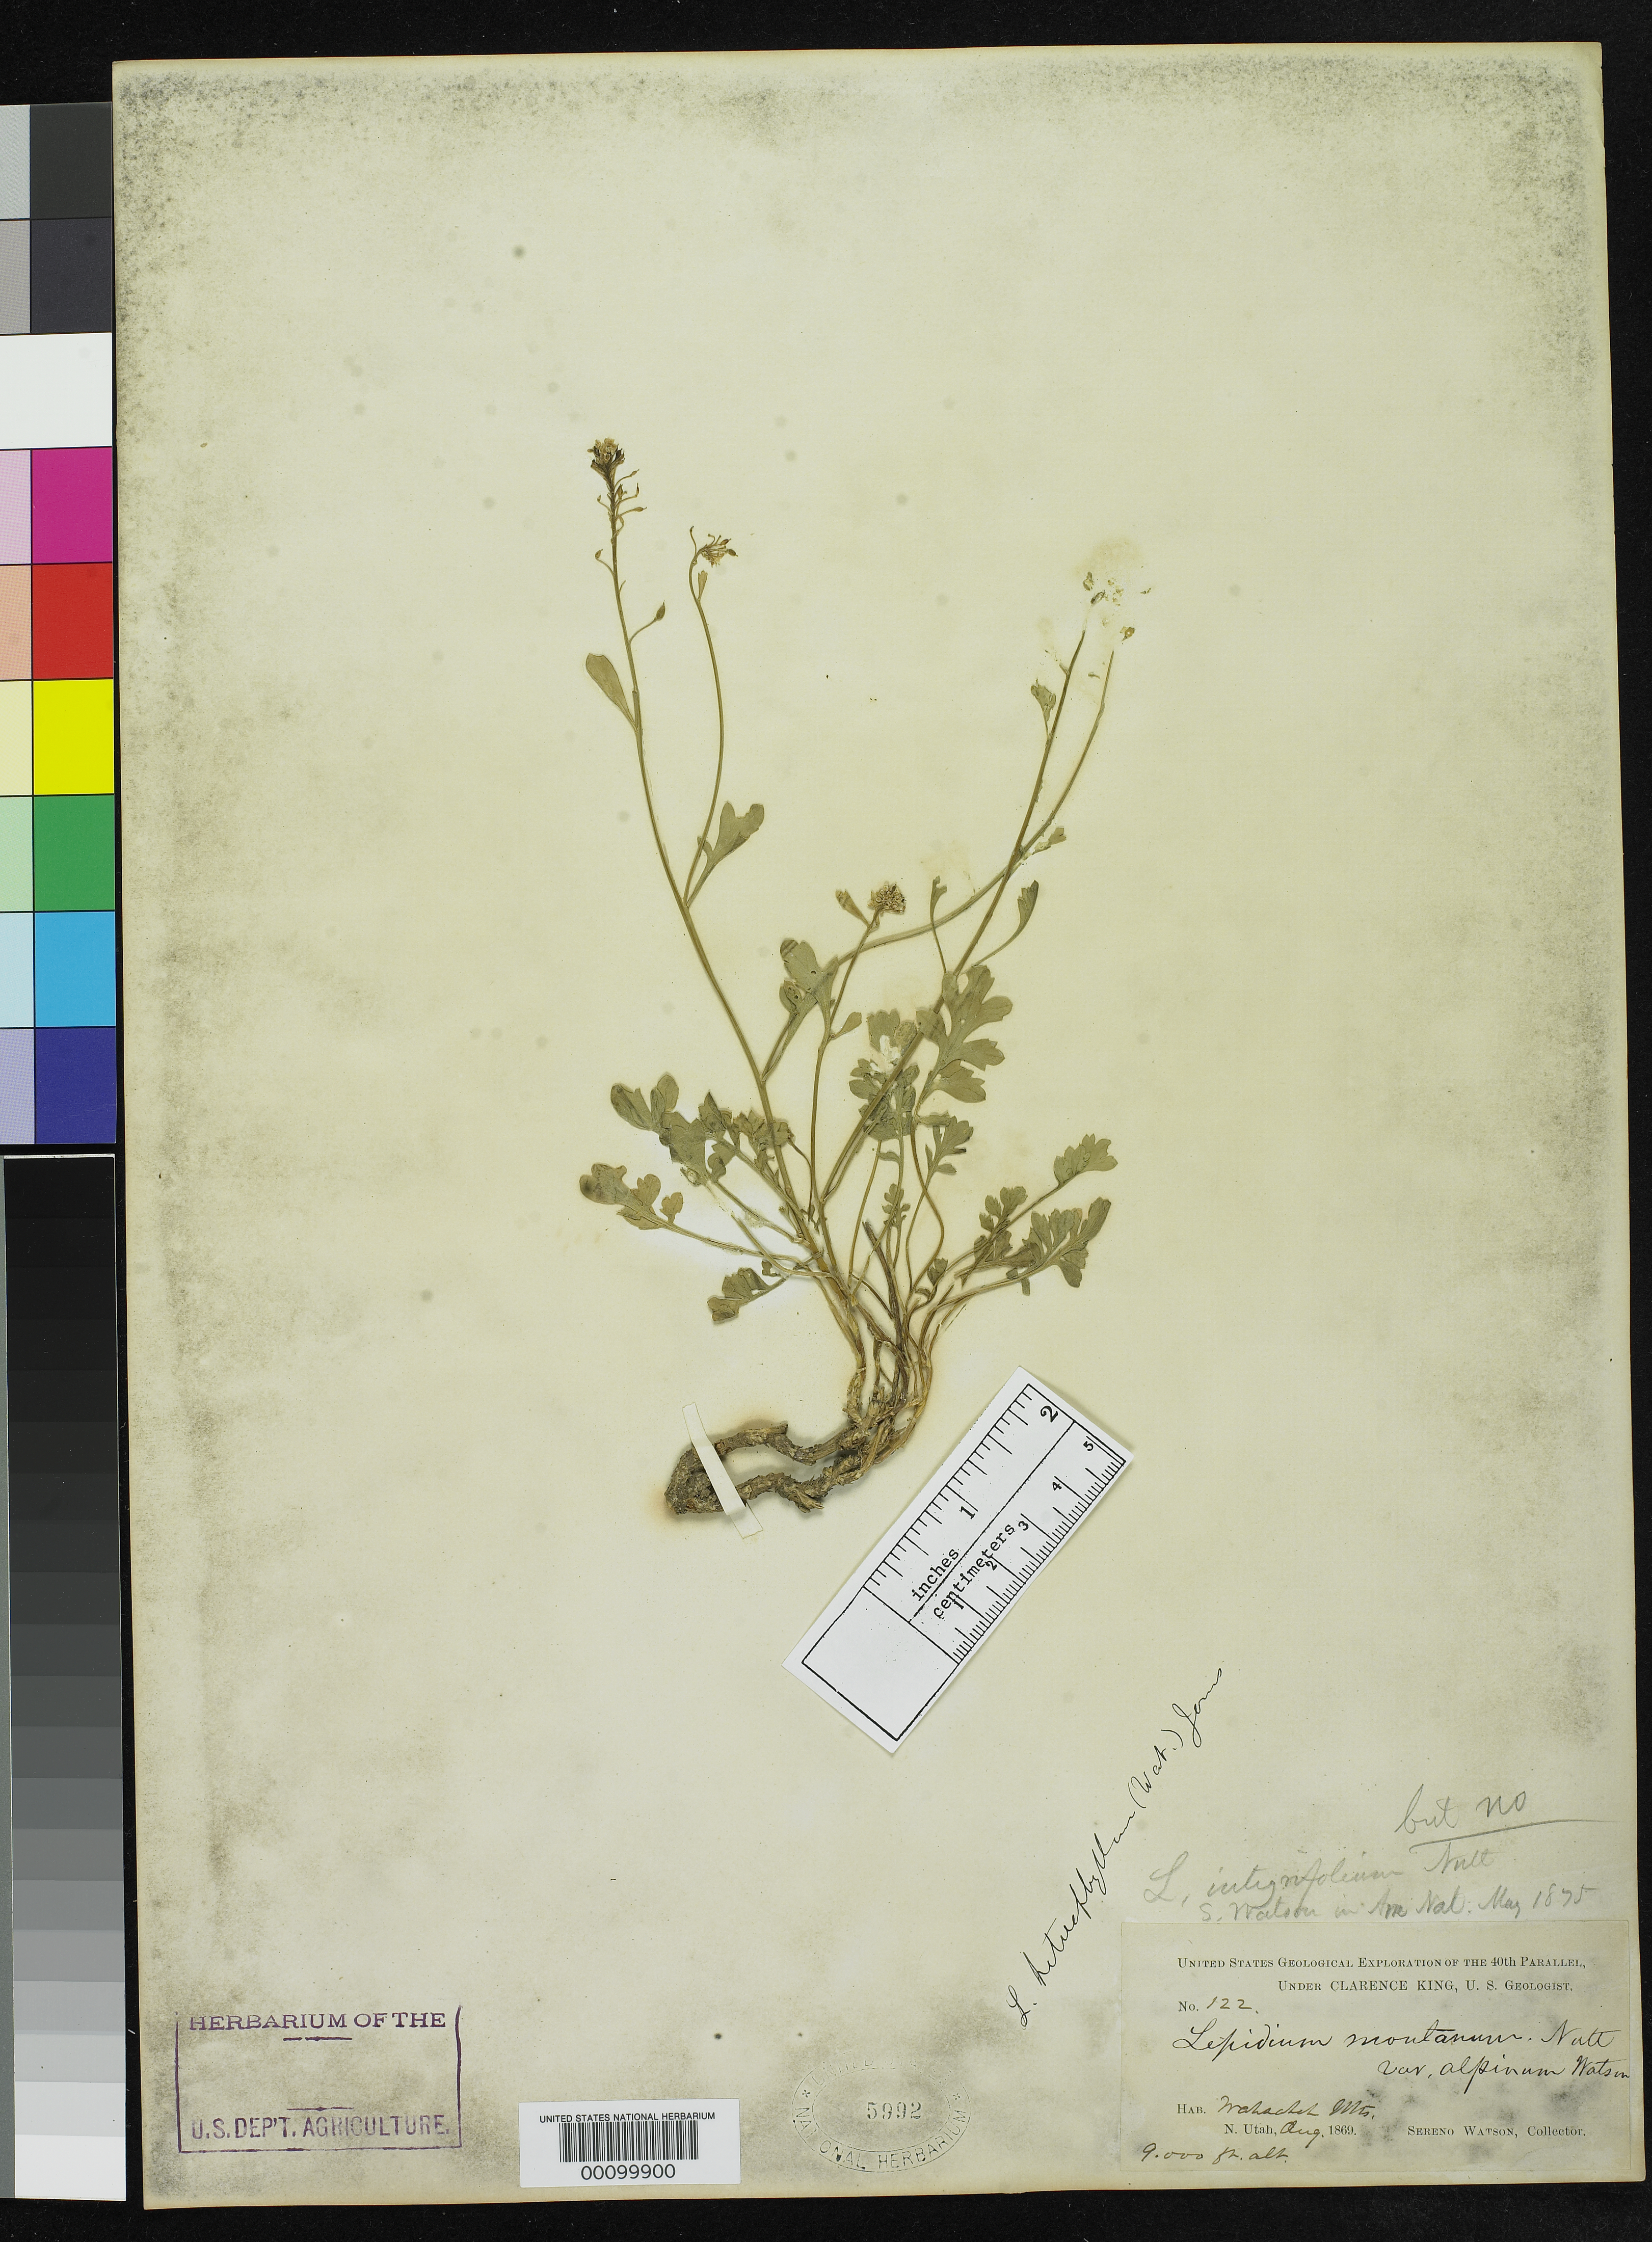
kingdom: Plantae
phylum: Tracheophyta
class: Magnoliopsida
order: Brassicales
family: Brassicaceae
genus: Lepidium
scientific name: Lepidium montanum var. alpinum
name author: S. Watson in C. King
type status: Isotype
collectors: S. Watson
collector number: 122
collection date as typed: Aug 1869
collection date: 1869-08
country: United States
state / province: Utah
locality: Wasatch Mts., Cottonwood Canyon.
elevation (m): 2743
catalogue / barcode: US 5992